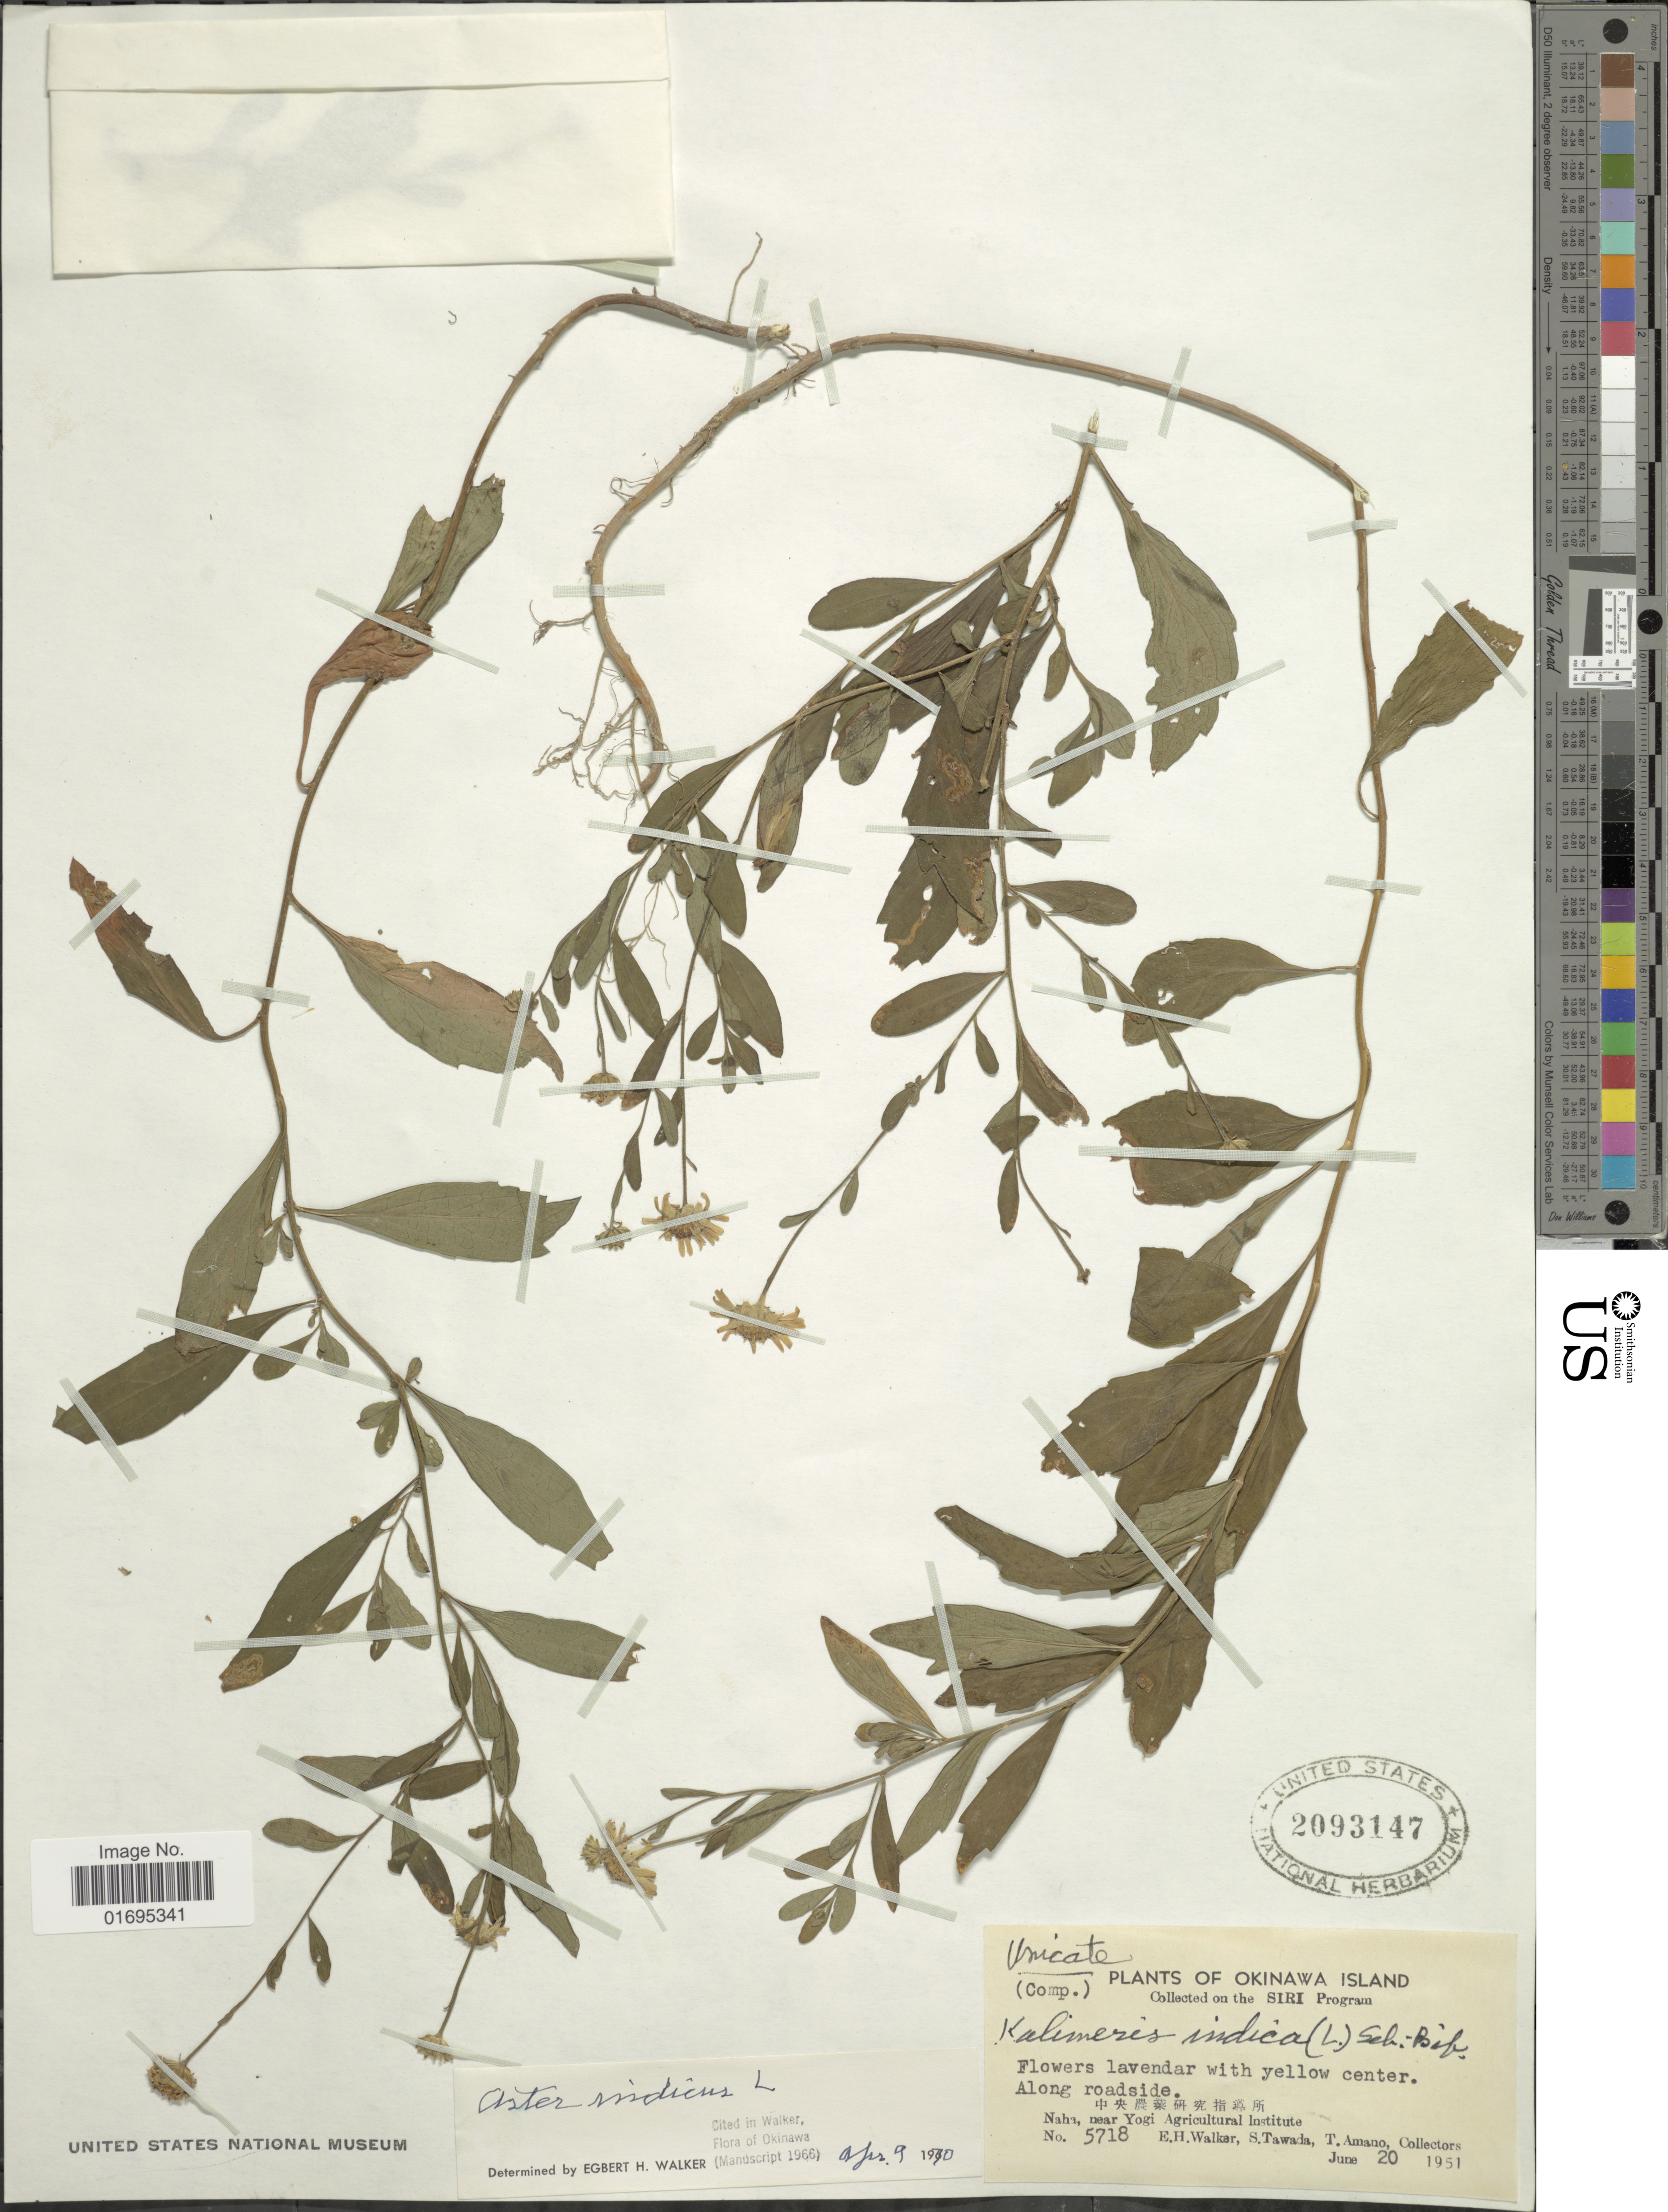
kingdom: Plantae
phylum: Tracheophyta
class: Magnoliopsida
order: Asterales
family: Asteraceae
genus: Kalimeris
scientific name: Kalimeris indica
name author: (L.) Sch. Bip.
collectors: E. H. Walker, S. Tawada & T. Amano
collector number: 5718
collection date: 1951-06-20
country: Japan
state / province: Okinawa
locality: Okinwah Island, along roadside, Naha, near Yogi Agricultural Institute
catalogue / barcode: US 2093147